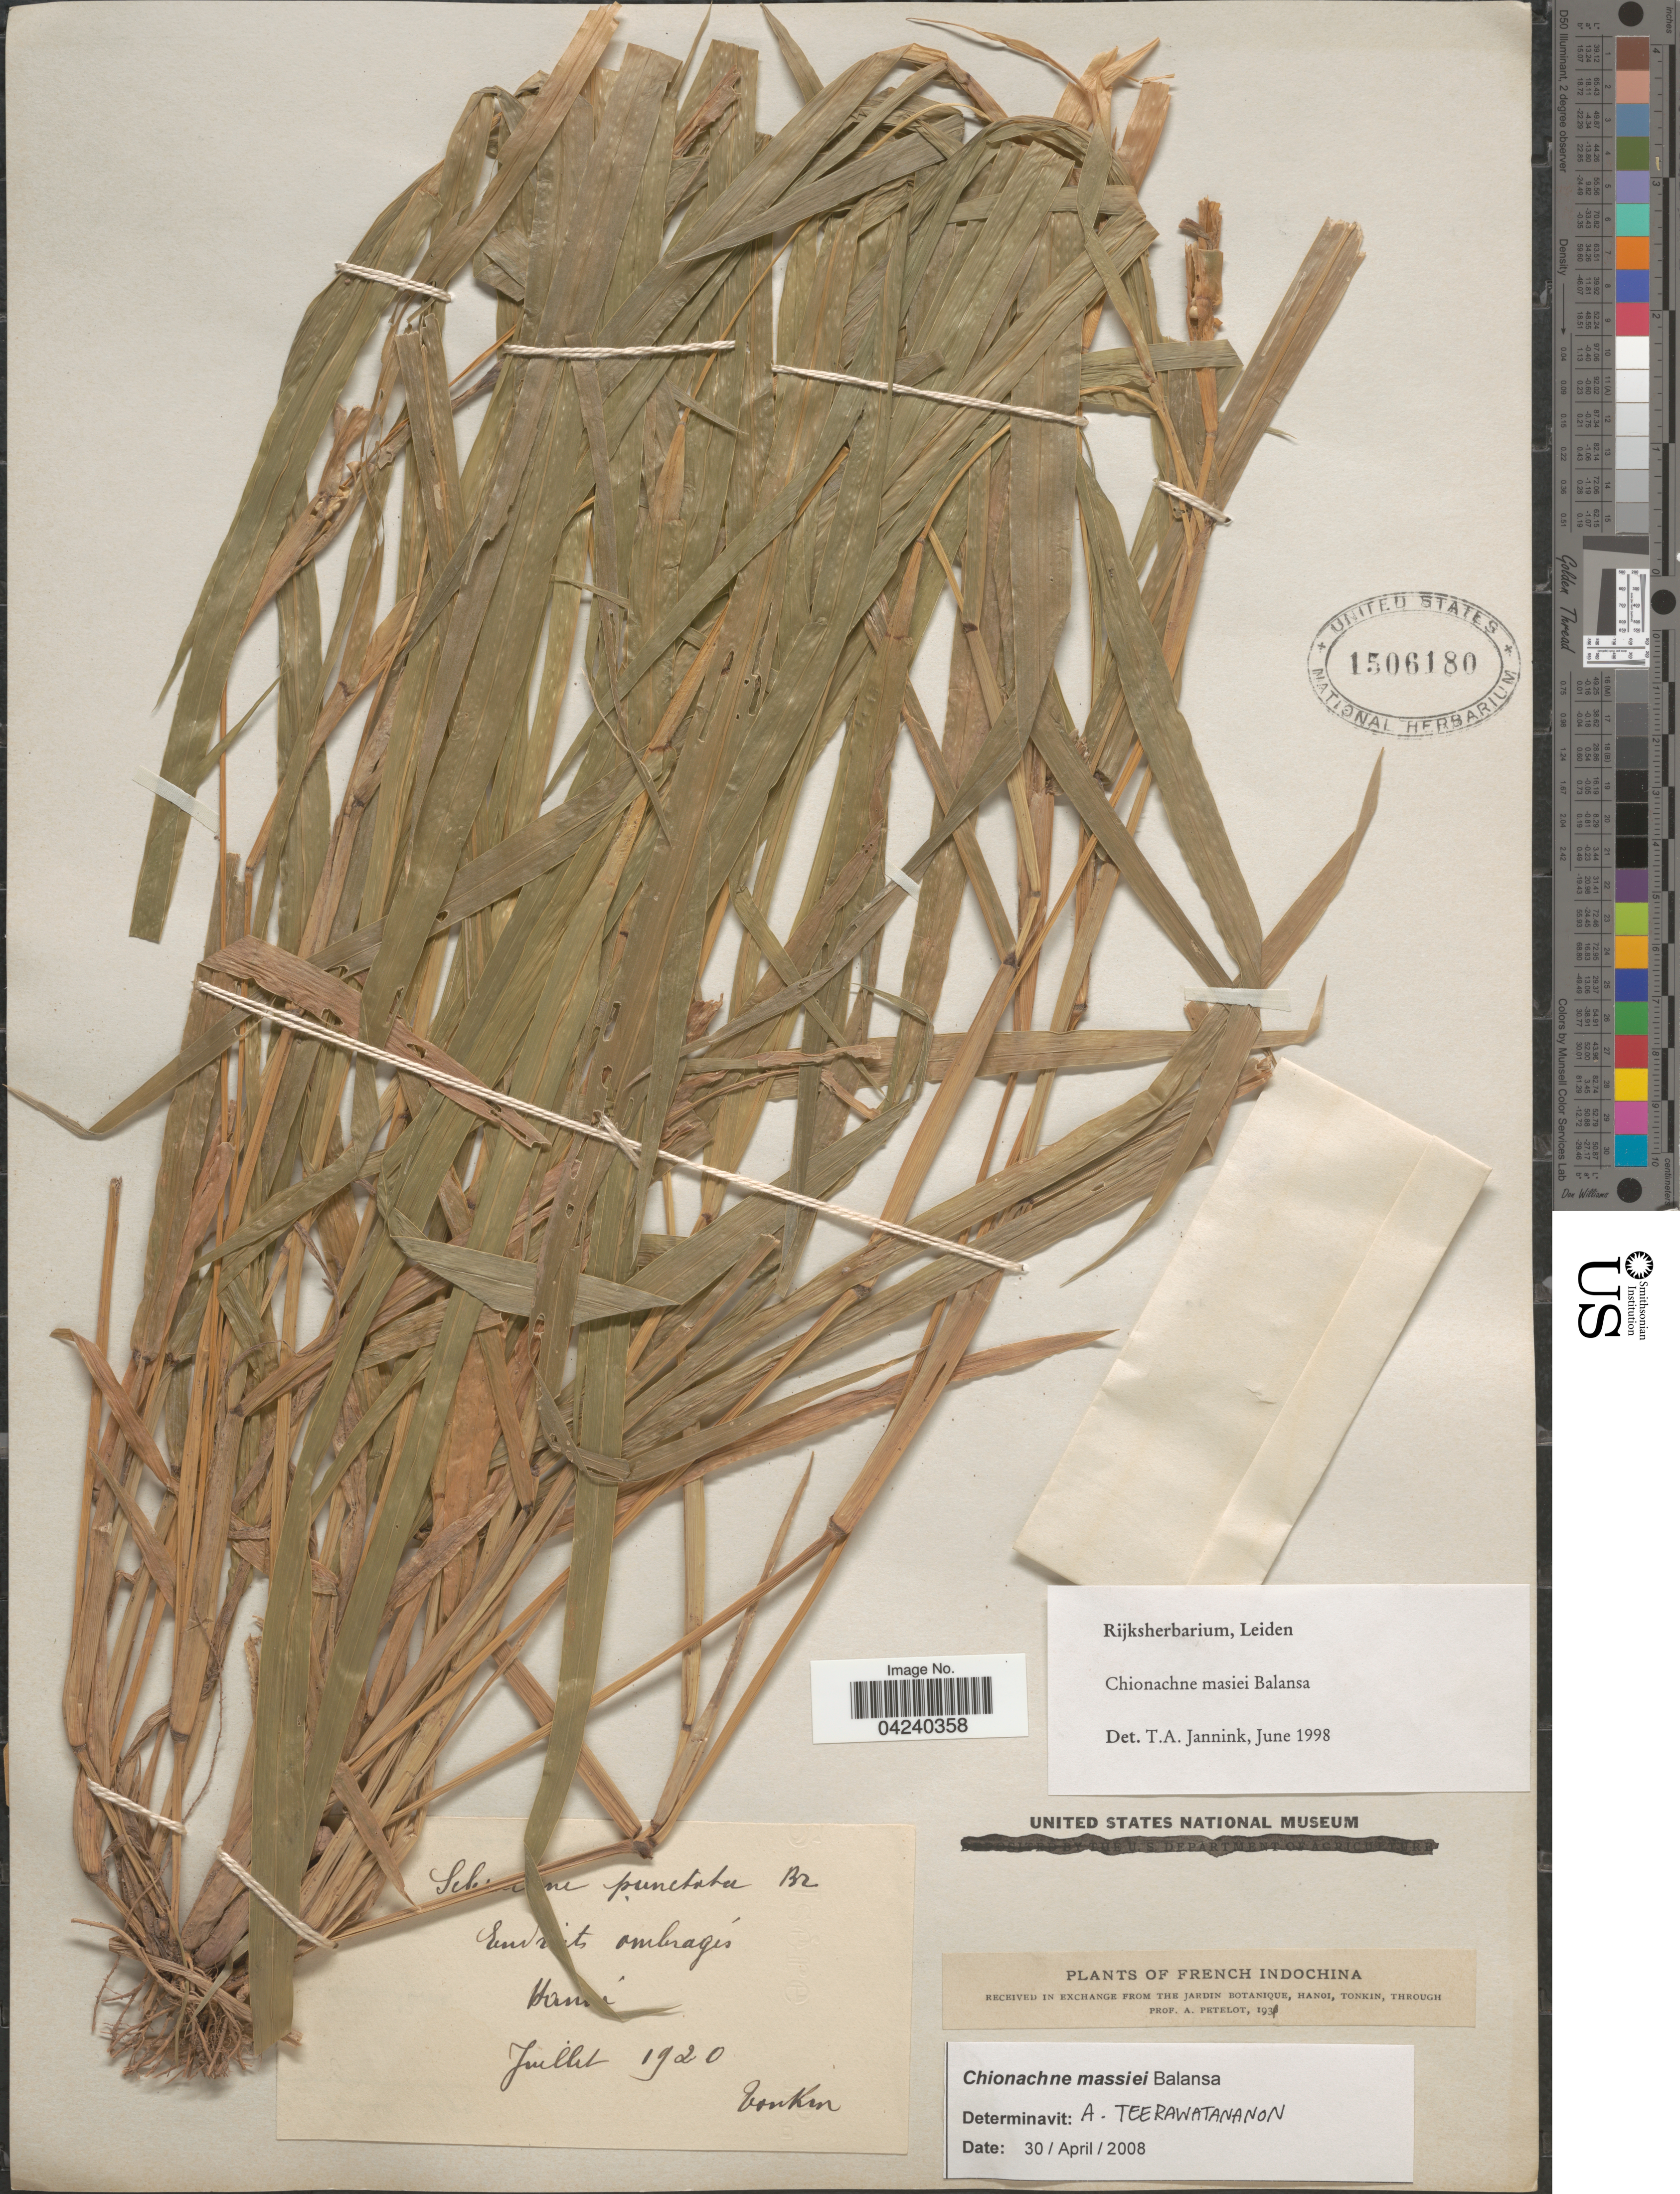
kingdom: Plantae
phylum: Tracheophyta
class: Liliopsida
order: Poales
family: Poaceae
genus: Chionachne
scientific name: Chionachne massiei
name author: Balansa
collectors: A. Petelot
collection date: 1920-07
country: Vietnam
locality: Hanoi. Tonkin. French Indochina.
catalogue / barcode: US 1506180